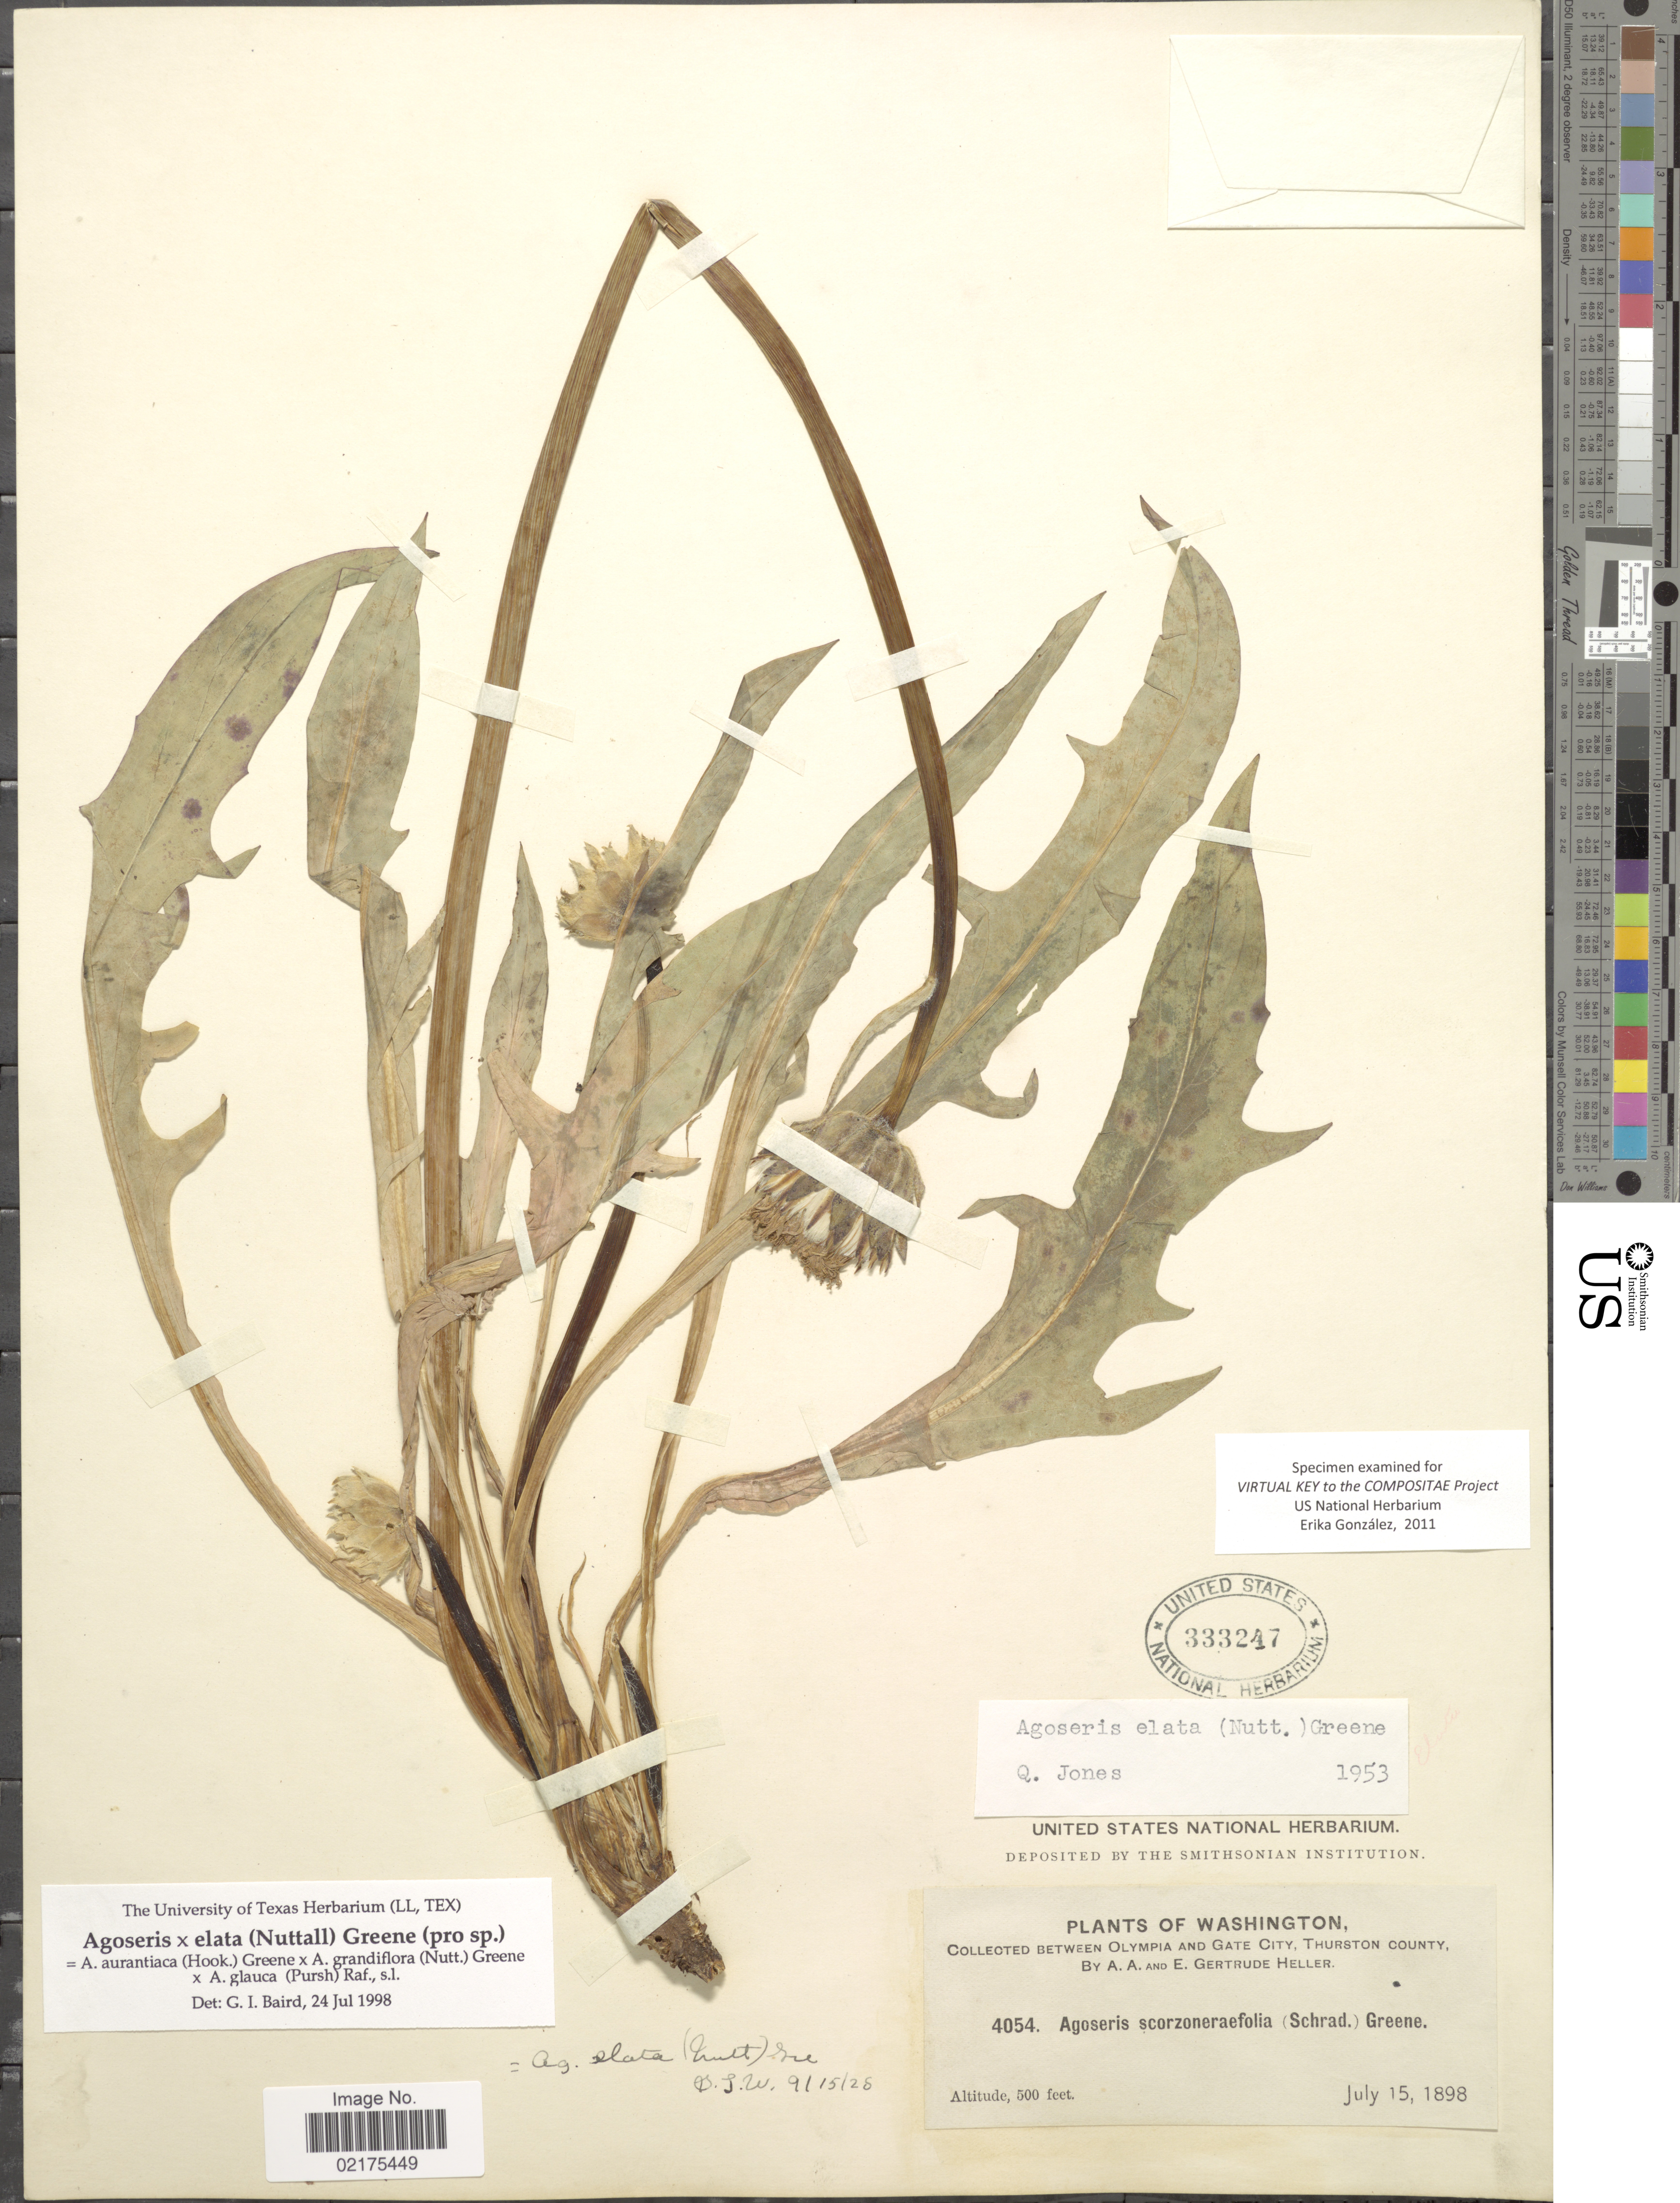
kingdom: Plantae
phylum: Tracheophyta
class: Magnoliopsida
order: Asterales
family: Asteraceae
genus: Agoseris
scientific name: Agoseris elata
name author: Greene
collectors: A. A. Heller & E. G. Heller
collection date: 1898-07-15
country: United States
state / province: Washington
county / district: Thurston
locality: Washington: between Olympia and Gate City, Thurston County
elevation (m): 152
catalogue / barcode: US 333247